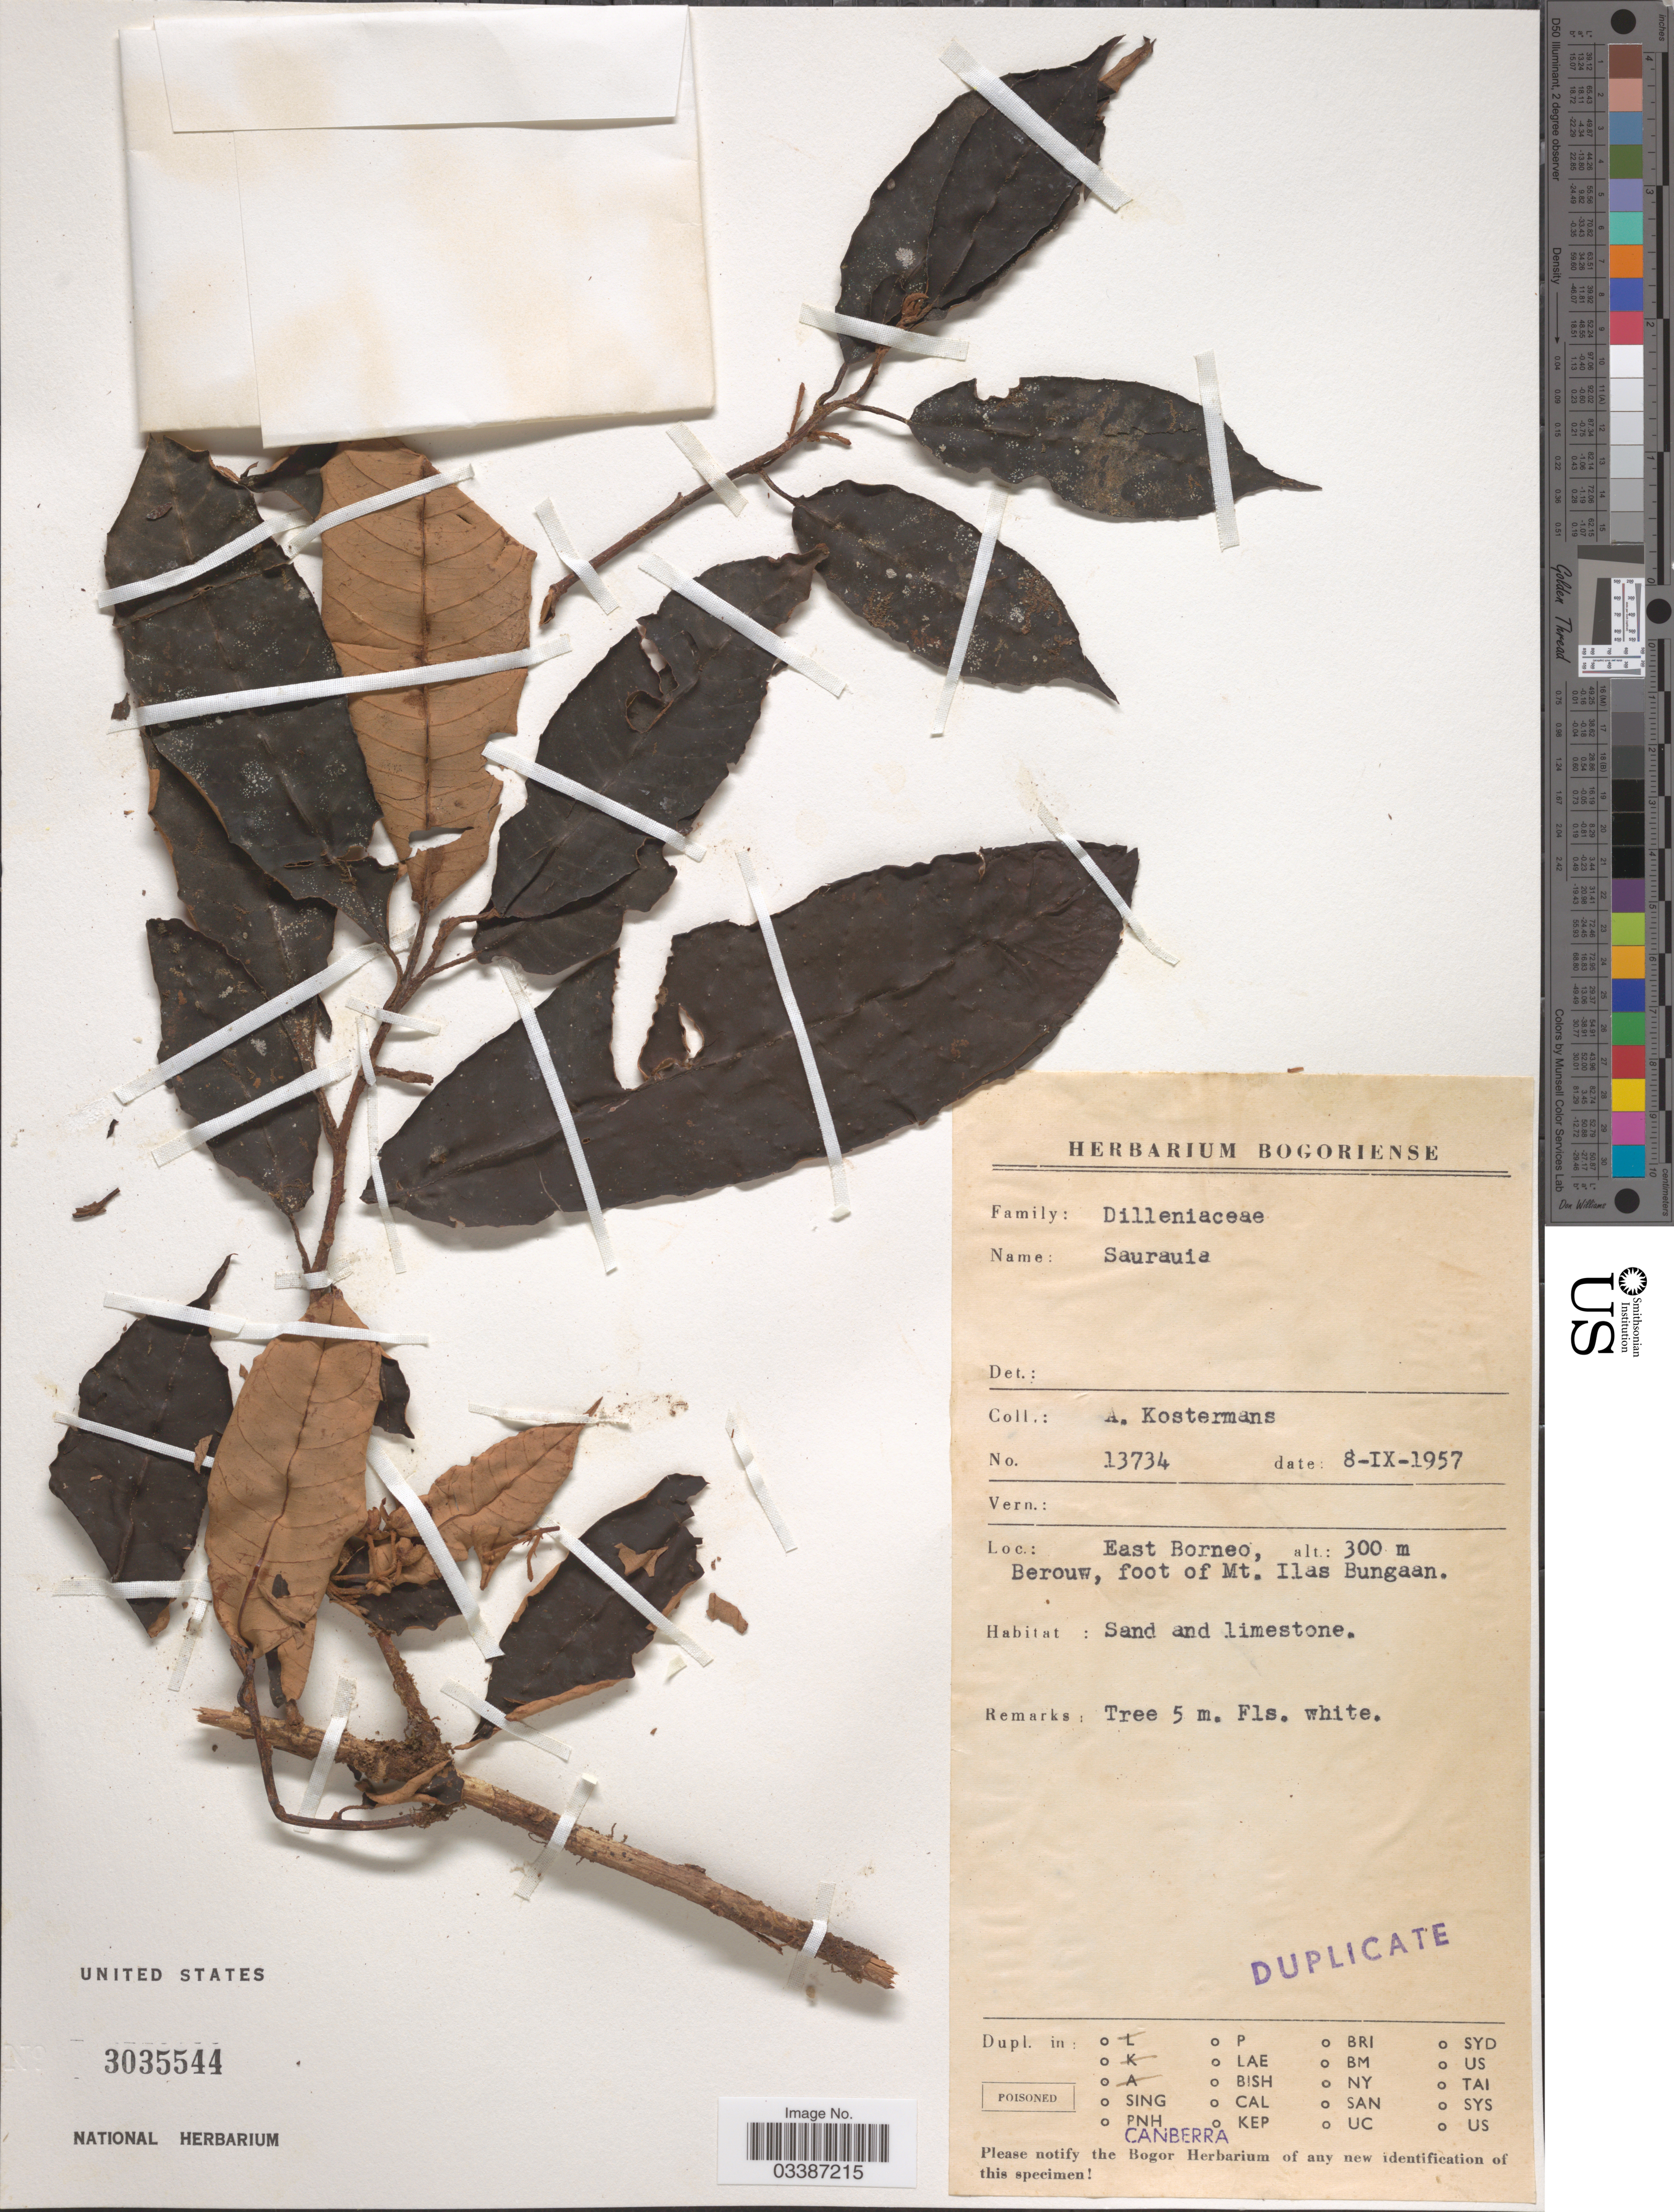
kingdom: Plantae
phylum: Tracheophyta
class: Magnoliopsida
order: Ericales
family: Actinidiaceae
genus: Saurauia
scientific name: Saurauia sp.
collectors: A. J. G. Kostermans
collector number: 13734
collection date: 1957-09-08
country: Indonesia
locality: East Borneo, Berouw, foot of Mt. Ilas Bungaan.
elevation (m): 300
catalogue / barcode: US 3035544